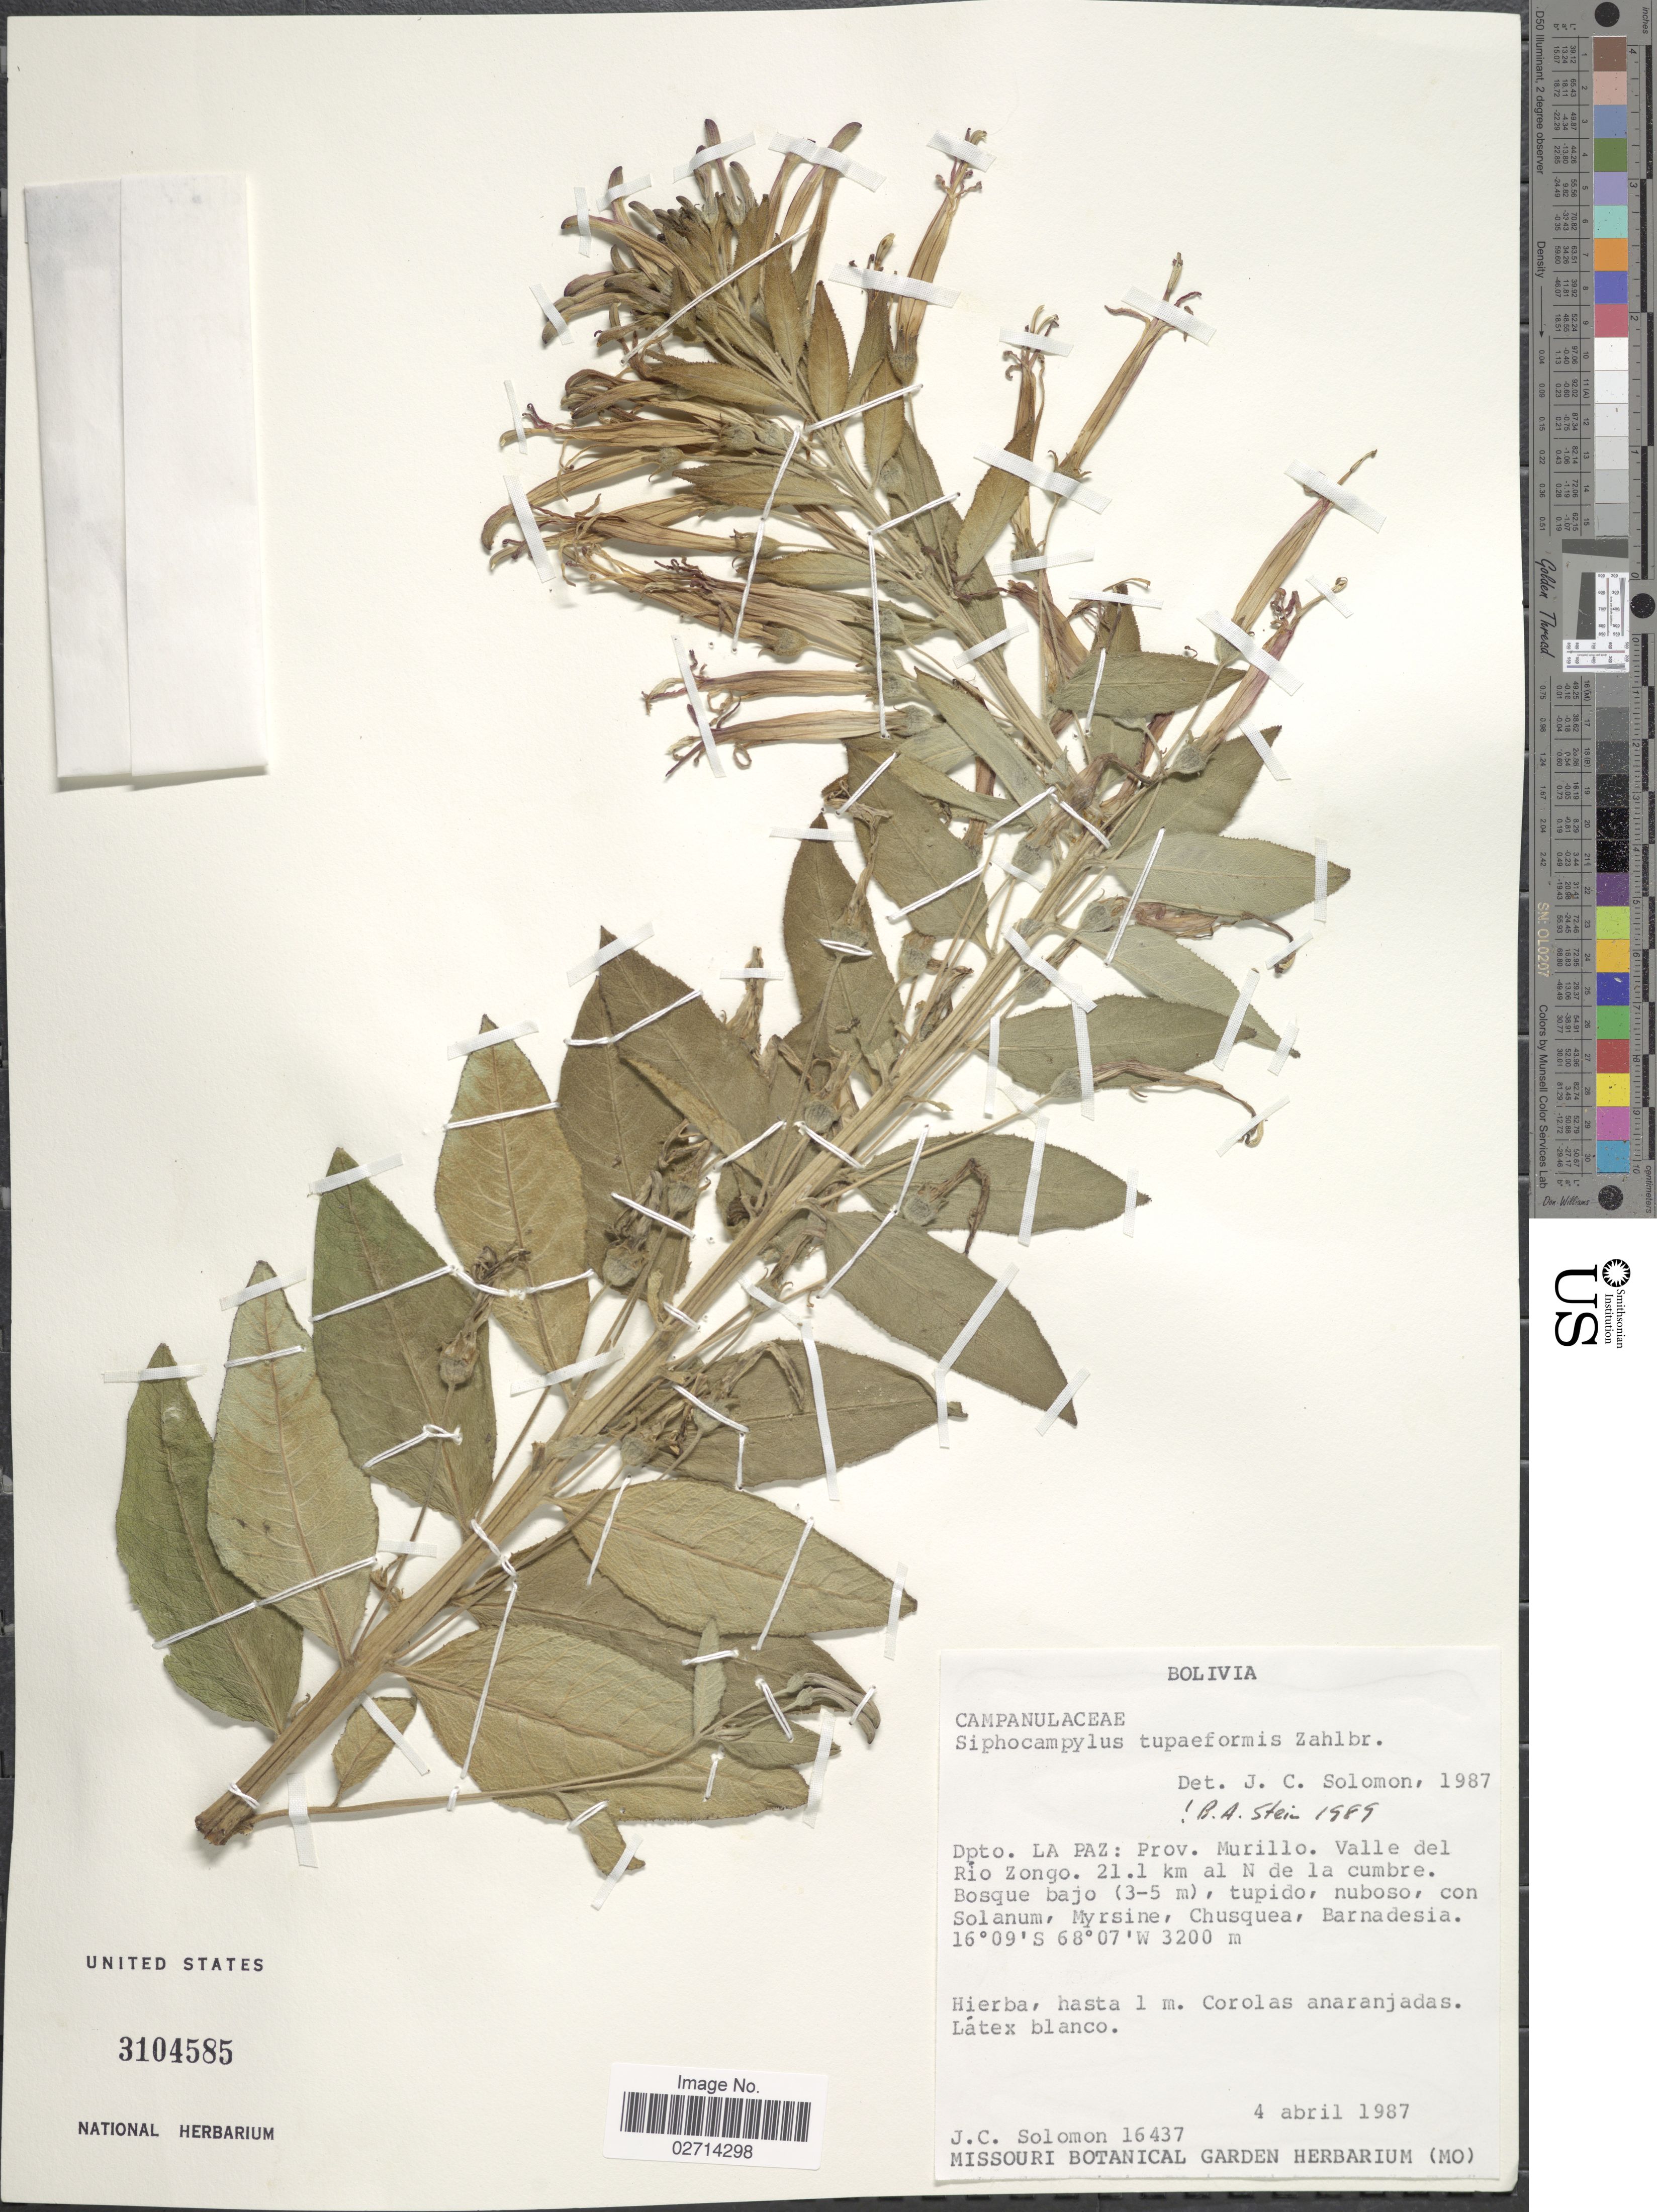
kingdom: Plantae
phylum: Tracheophyta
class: Magnoliopsida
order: Asterales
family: Campanulaceae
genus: Siphocampylus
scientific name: Siphocampylus tupaeformis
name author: Zahlbr.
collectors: J. C. Solomon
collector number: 16437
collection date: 1987-04-04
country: Bolivia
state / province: La Paz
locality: Prov. Murillo, Valle del Rio Zongo, 21.1 km al N de la cumbre, Bosque bajo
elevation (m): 3200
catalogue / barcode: US 3104585